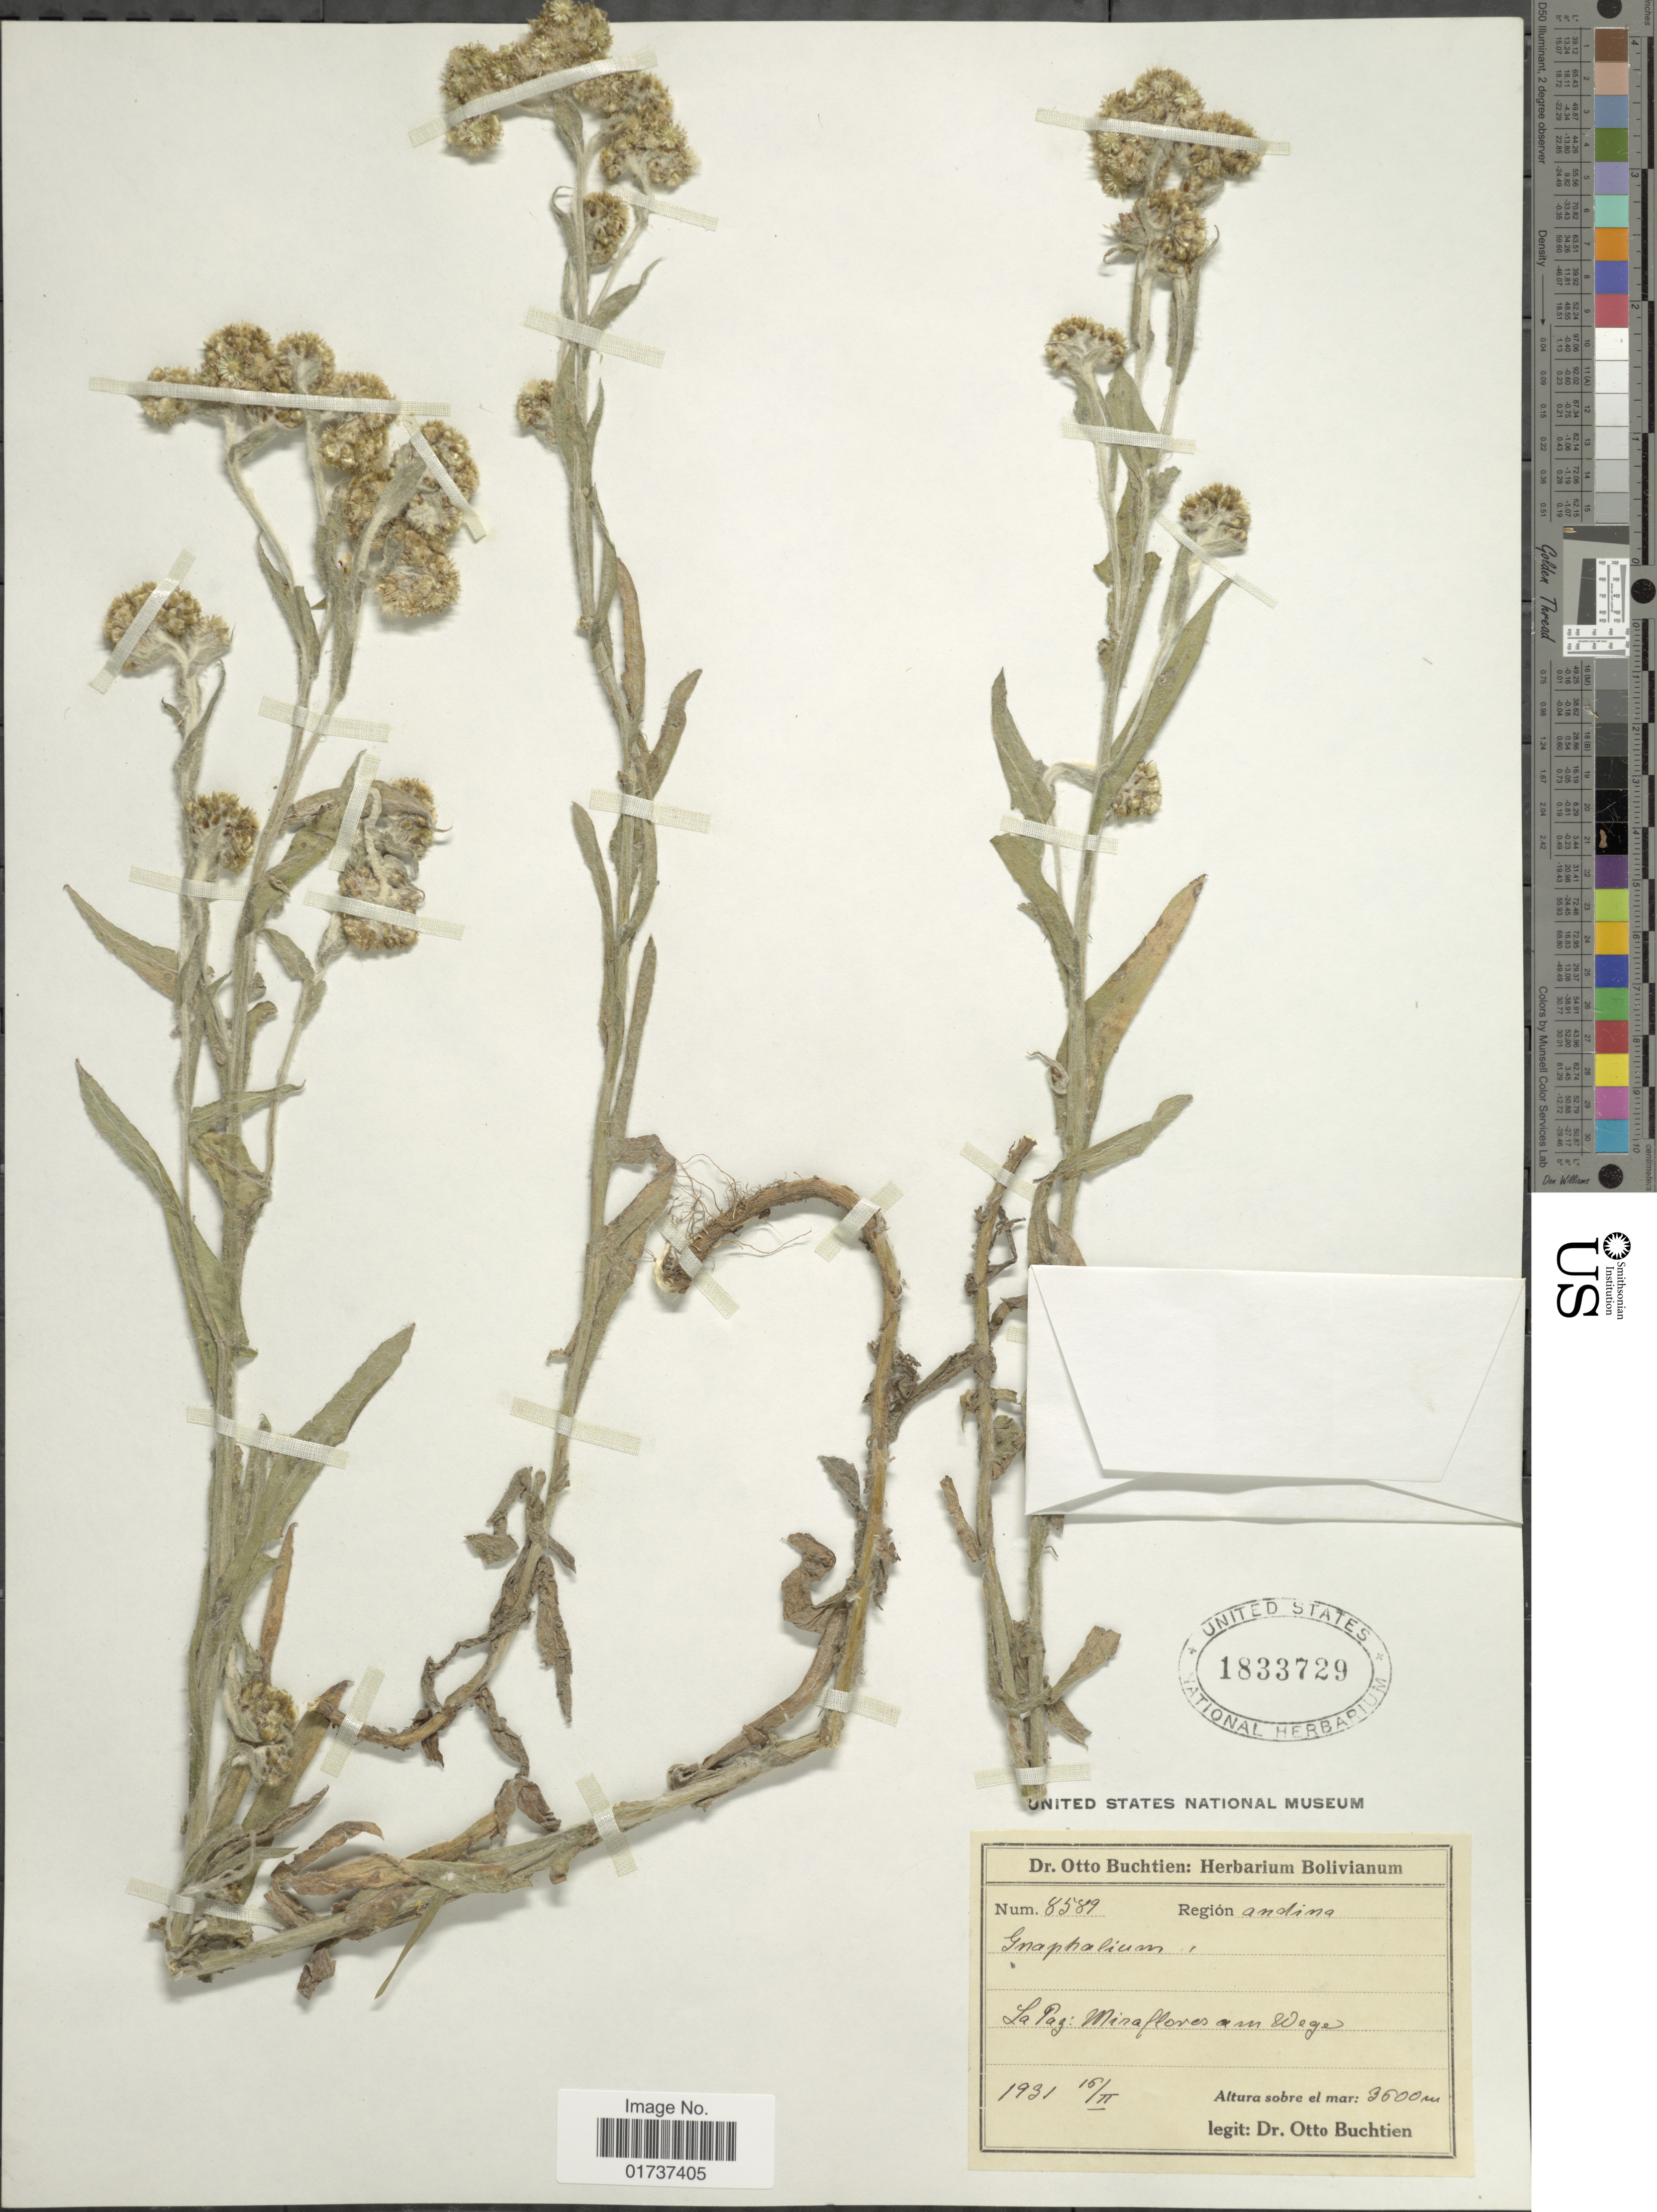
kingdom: Plantae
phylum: Tracheophyta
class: Magnoliopsida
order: Asterales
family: Asteraceae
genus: Gnaphalium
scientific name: Gnaphalium sp.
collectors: O. Buchtien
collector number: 8589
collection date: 1931-02-16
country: Bolivia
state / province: La Paz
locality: Región andina, La Paz: Miraflores am Wege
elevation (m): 3500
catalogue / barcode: US 1833729